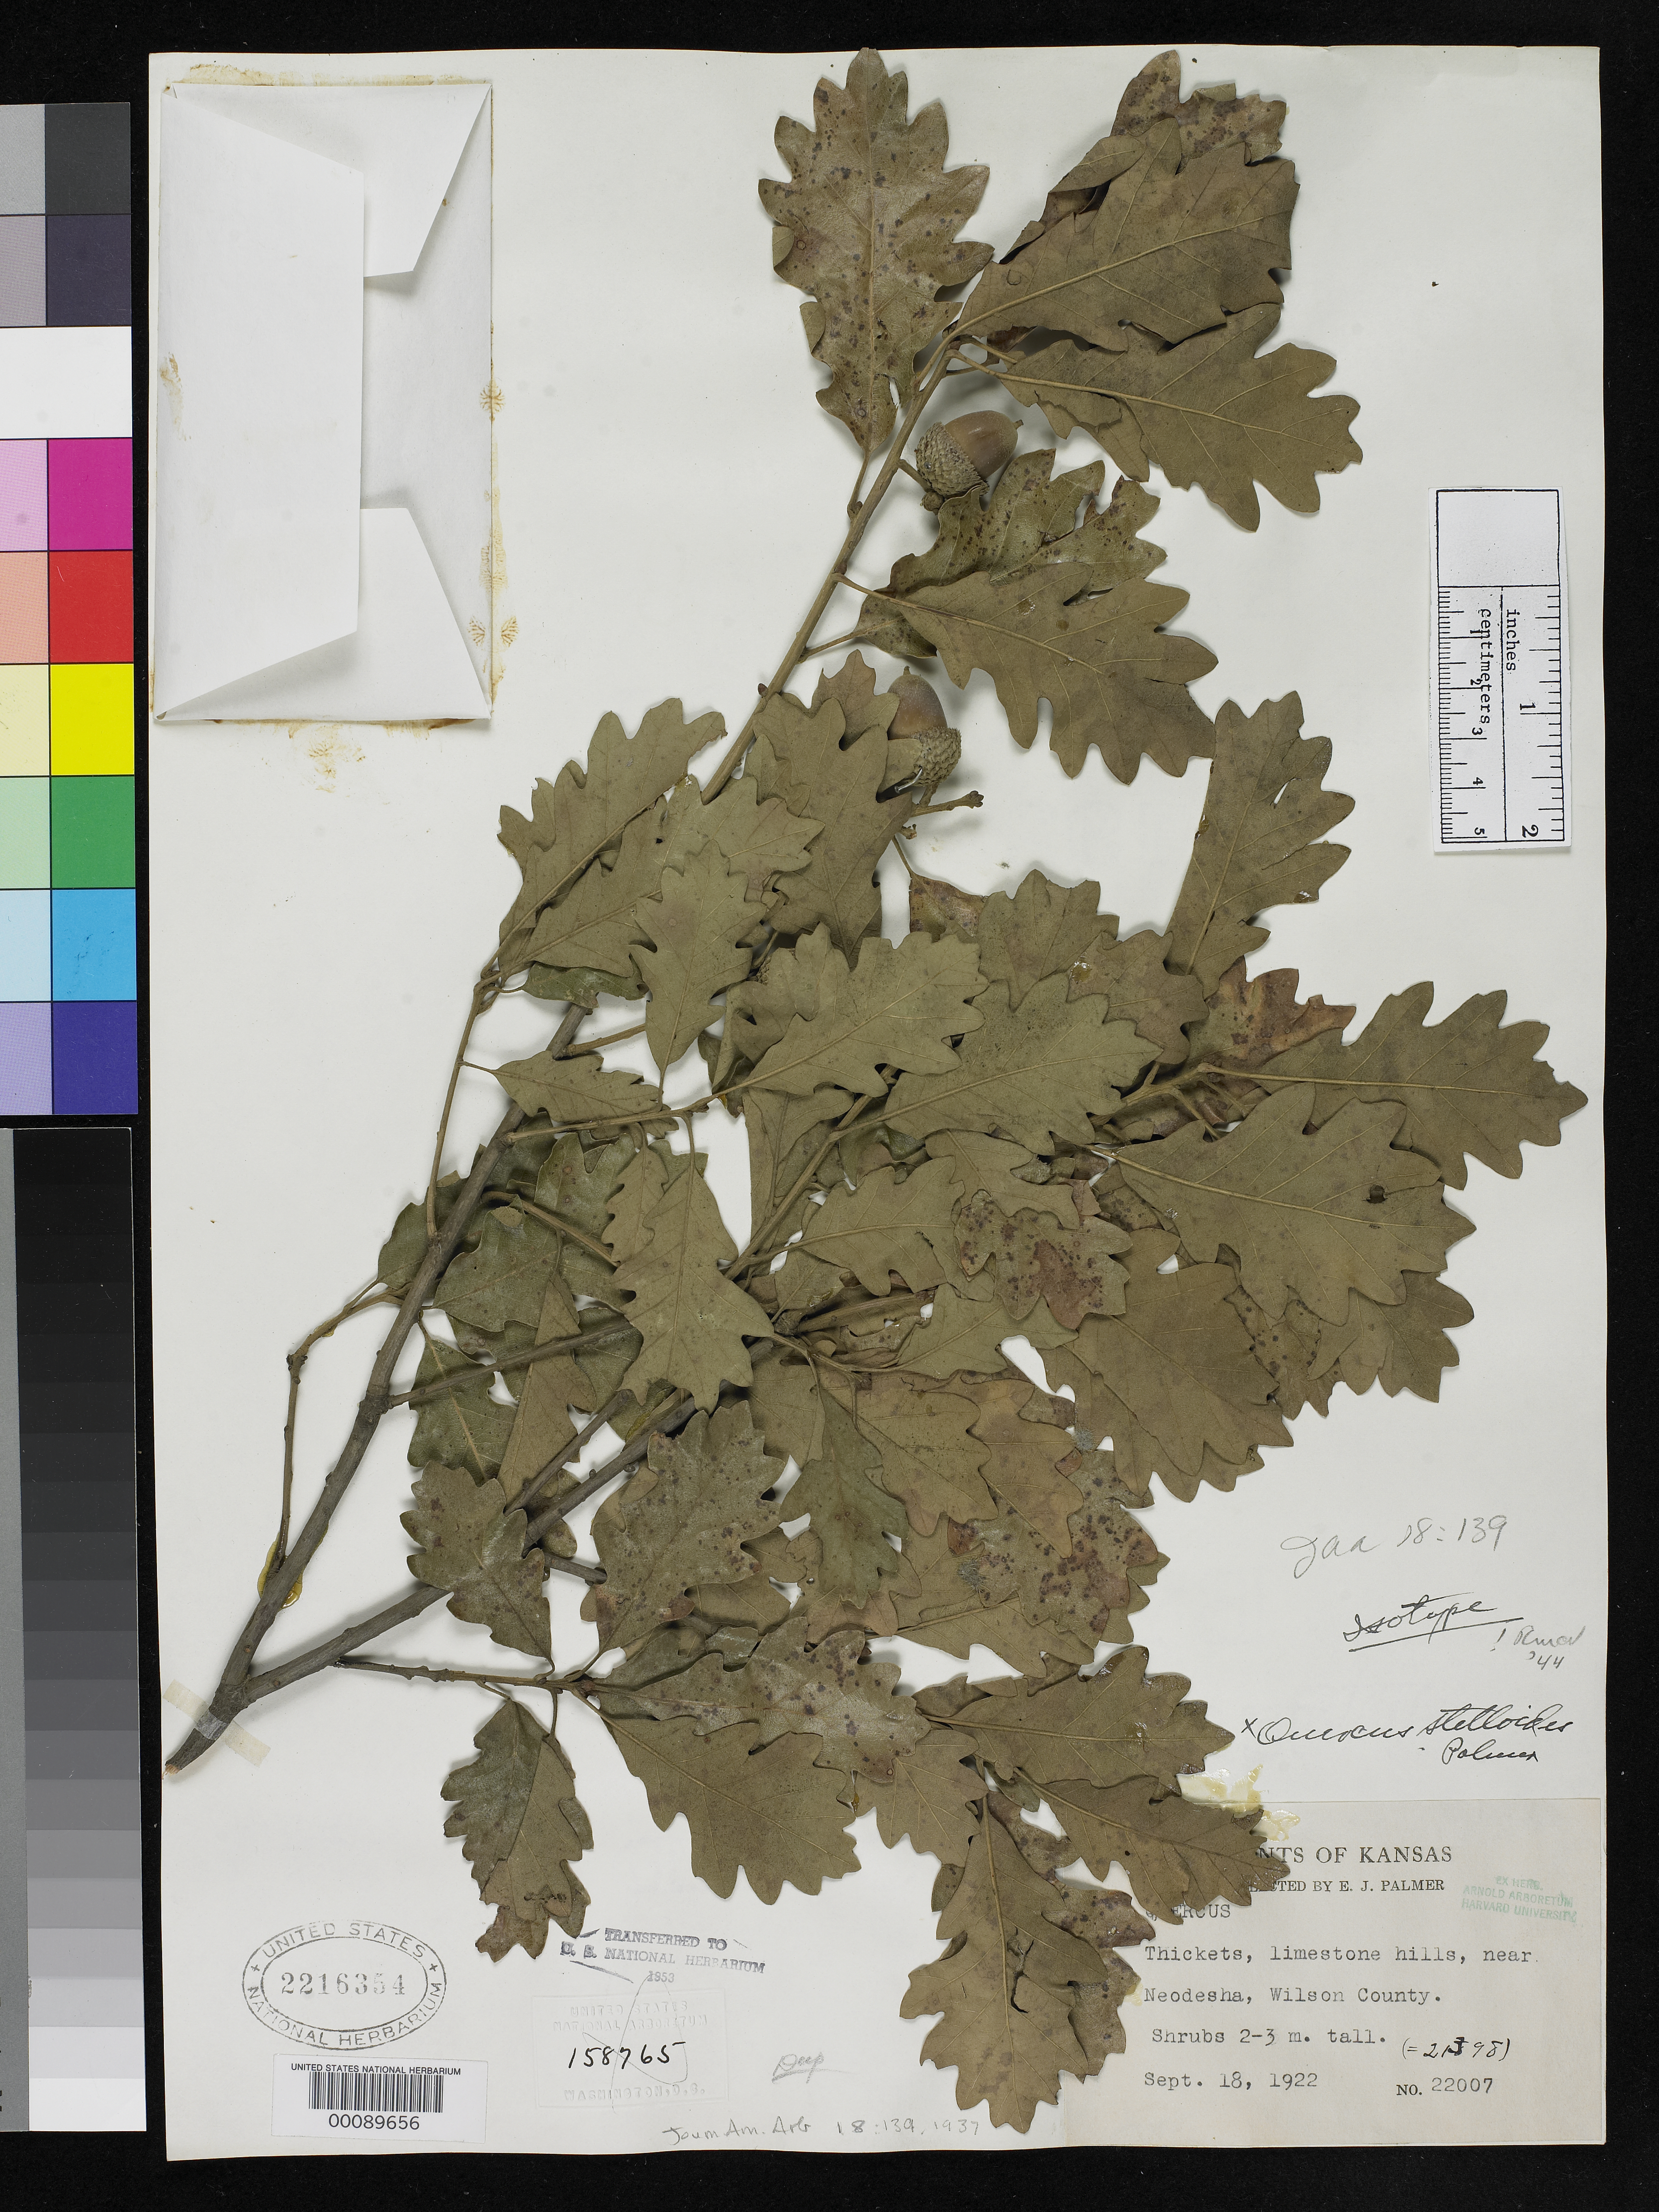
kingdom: Plantae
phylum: Tracheophyta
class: Magnoliopsida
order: Fagales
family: Fagaceae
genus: Quercus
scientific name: Quercus x stelloides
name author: E.J. Palmer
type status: Isotype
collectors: E. J. Palmer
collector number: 22007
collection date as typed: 18 Sep 1922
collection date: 1922-09-18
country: United States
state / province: Kansas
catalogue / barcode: US 2216354